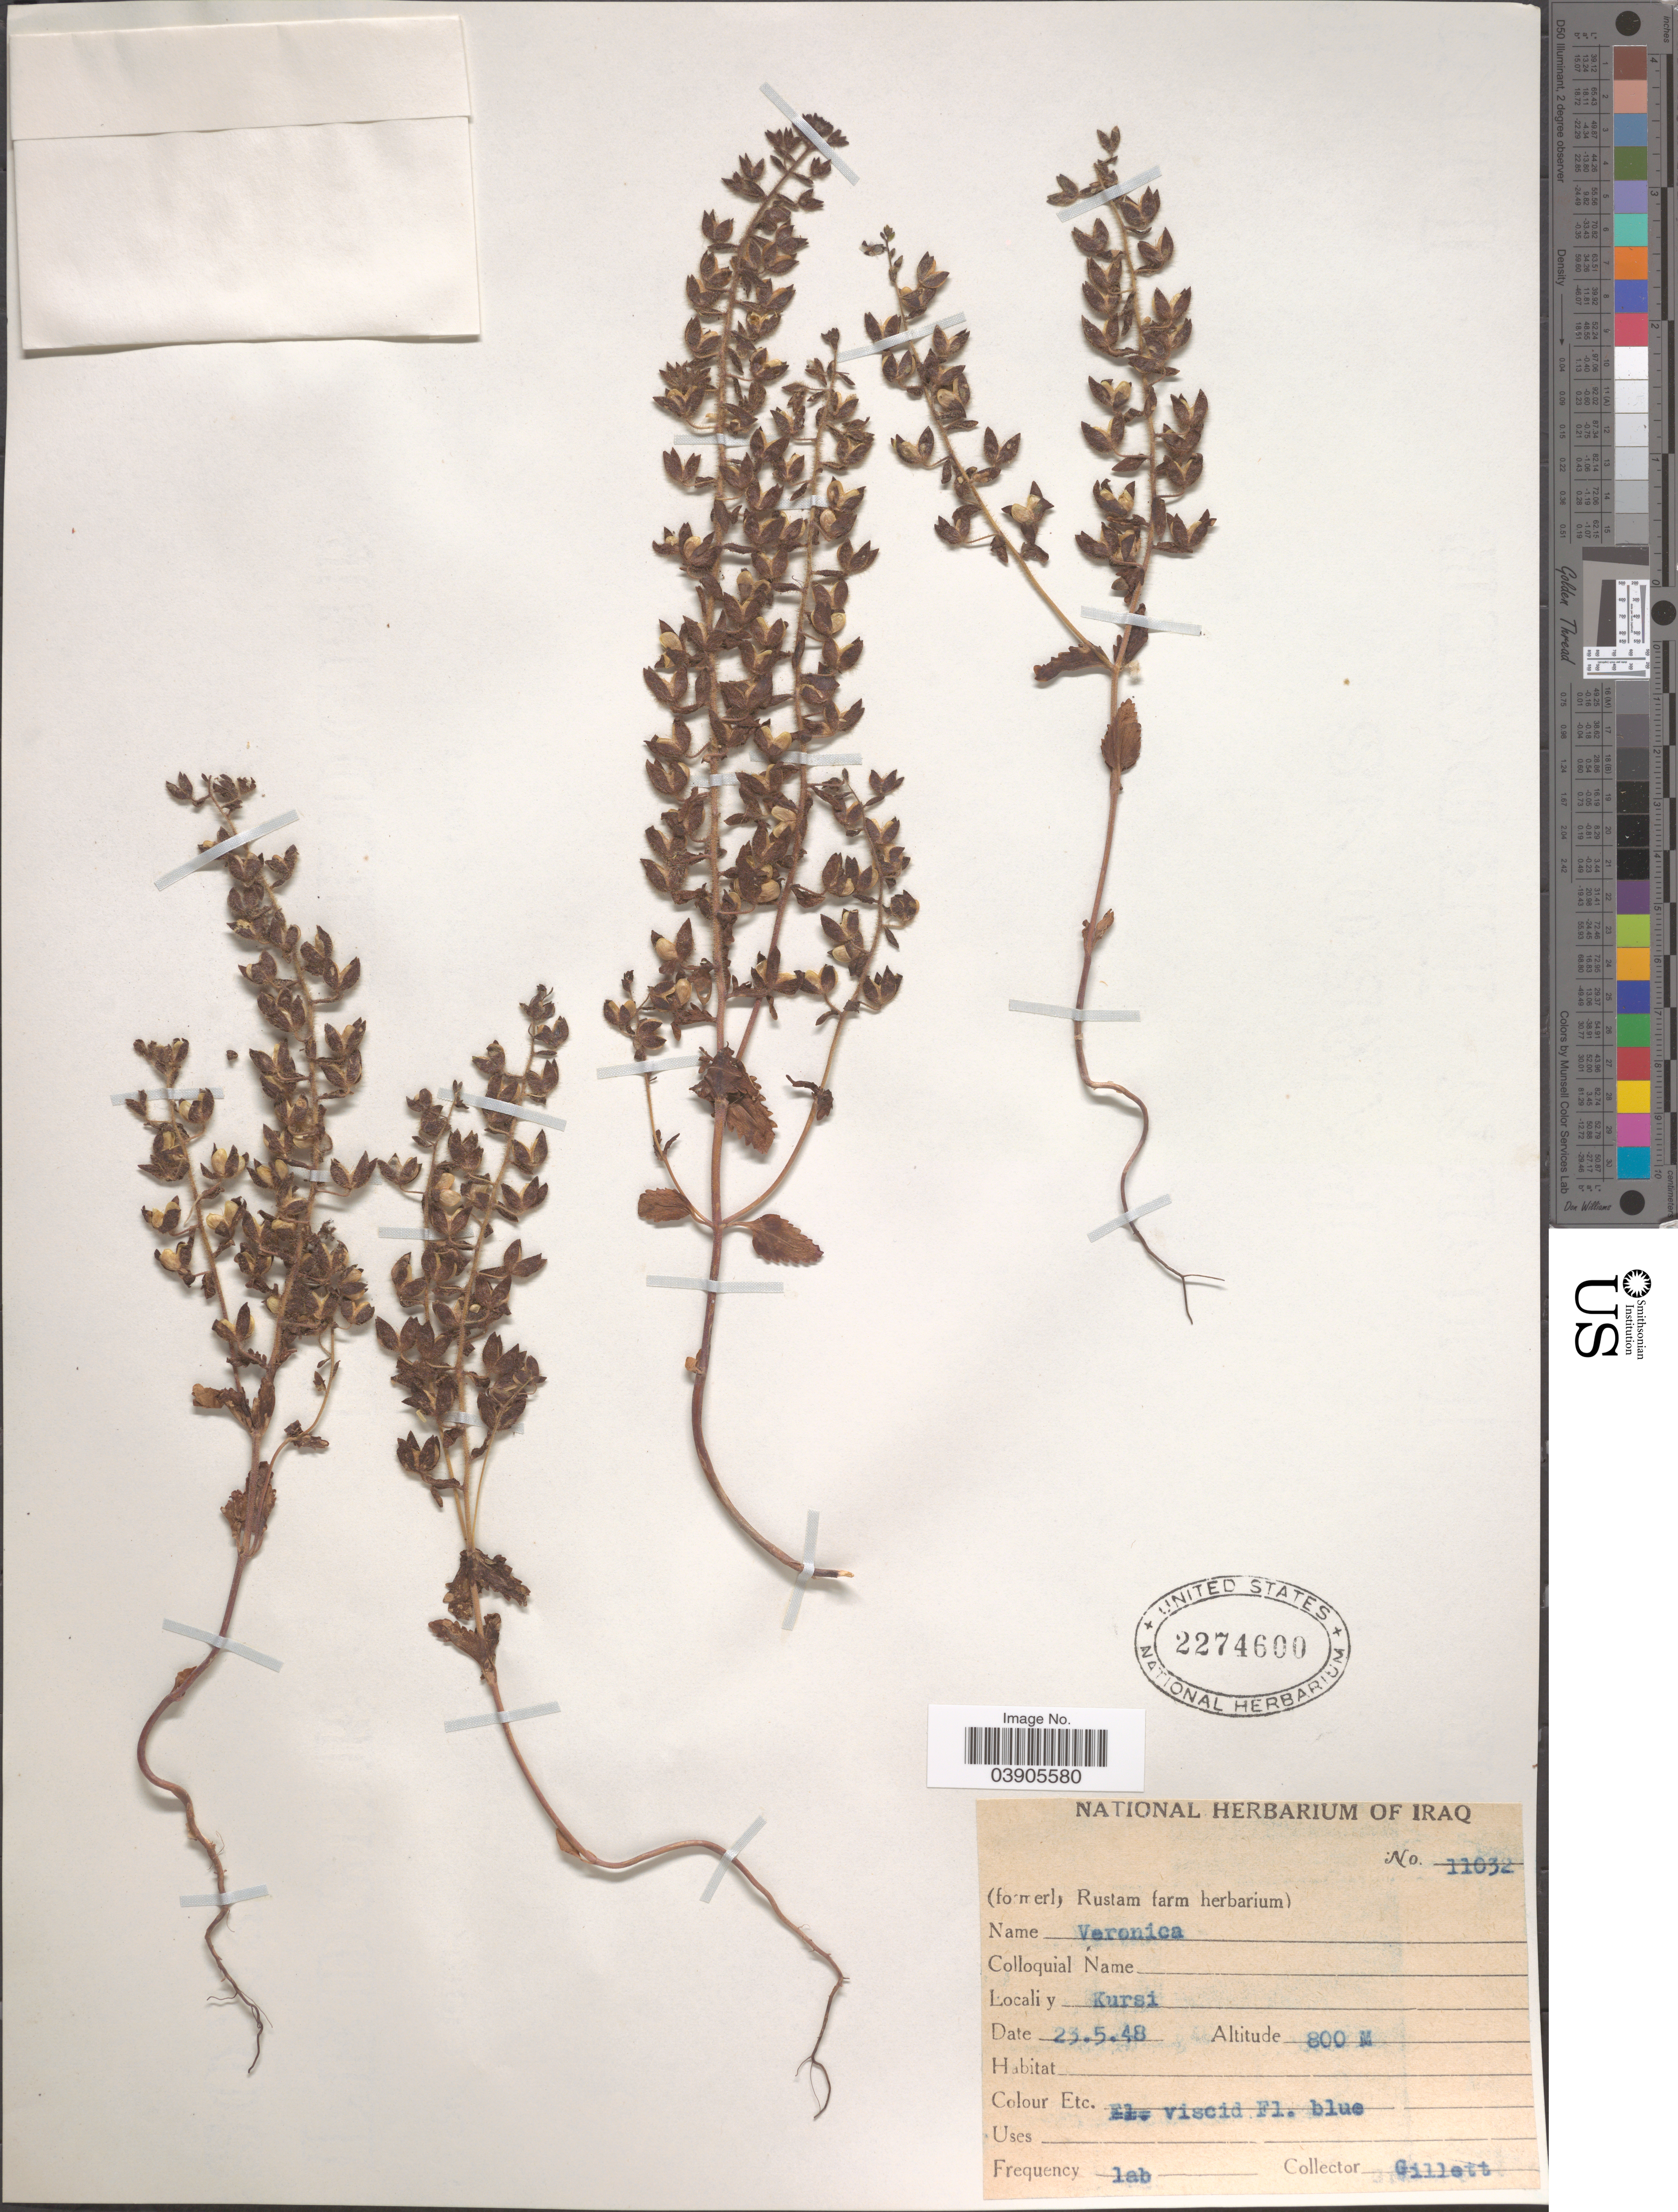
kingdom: Plantae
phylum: Tracheophyta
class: Magnoliopsida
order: Lamiales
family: Plantaginaceae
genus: Veronica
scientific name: Veronica viscosa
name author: Kit. ex A. Dietr.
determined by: Albach, Dirk C.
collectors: Gillett, --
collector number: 11032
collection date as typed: Transcribed d/m/y: 23/5/18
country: Iraq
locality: Kursi.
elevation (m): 800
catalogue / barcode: US 2274600